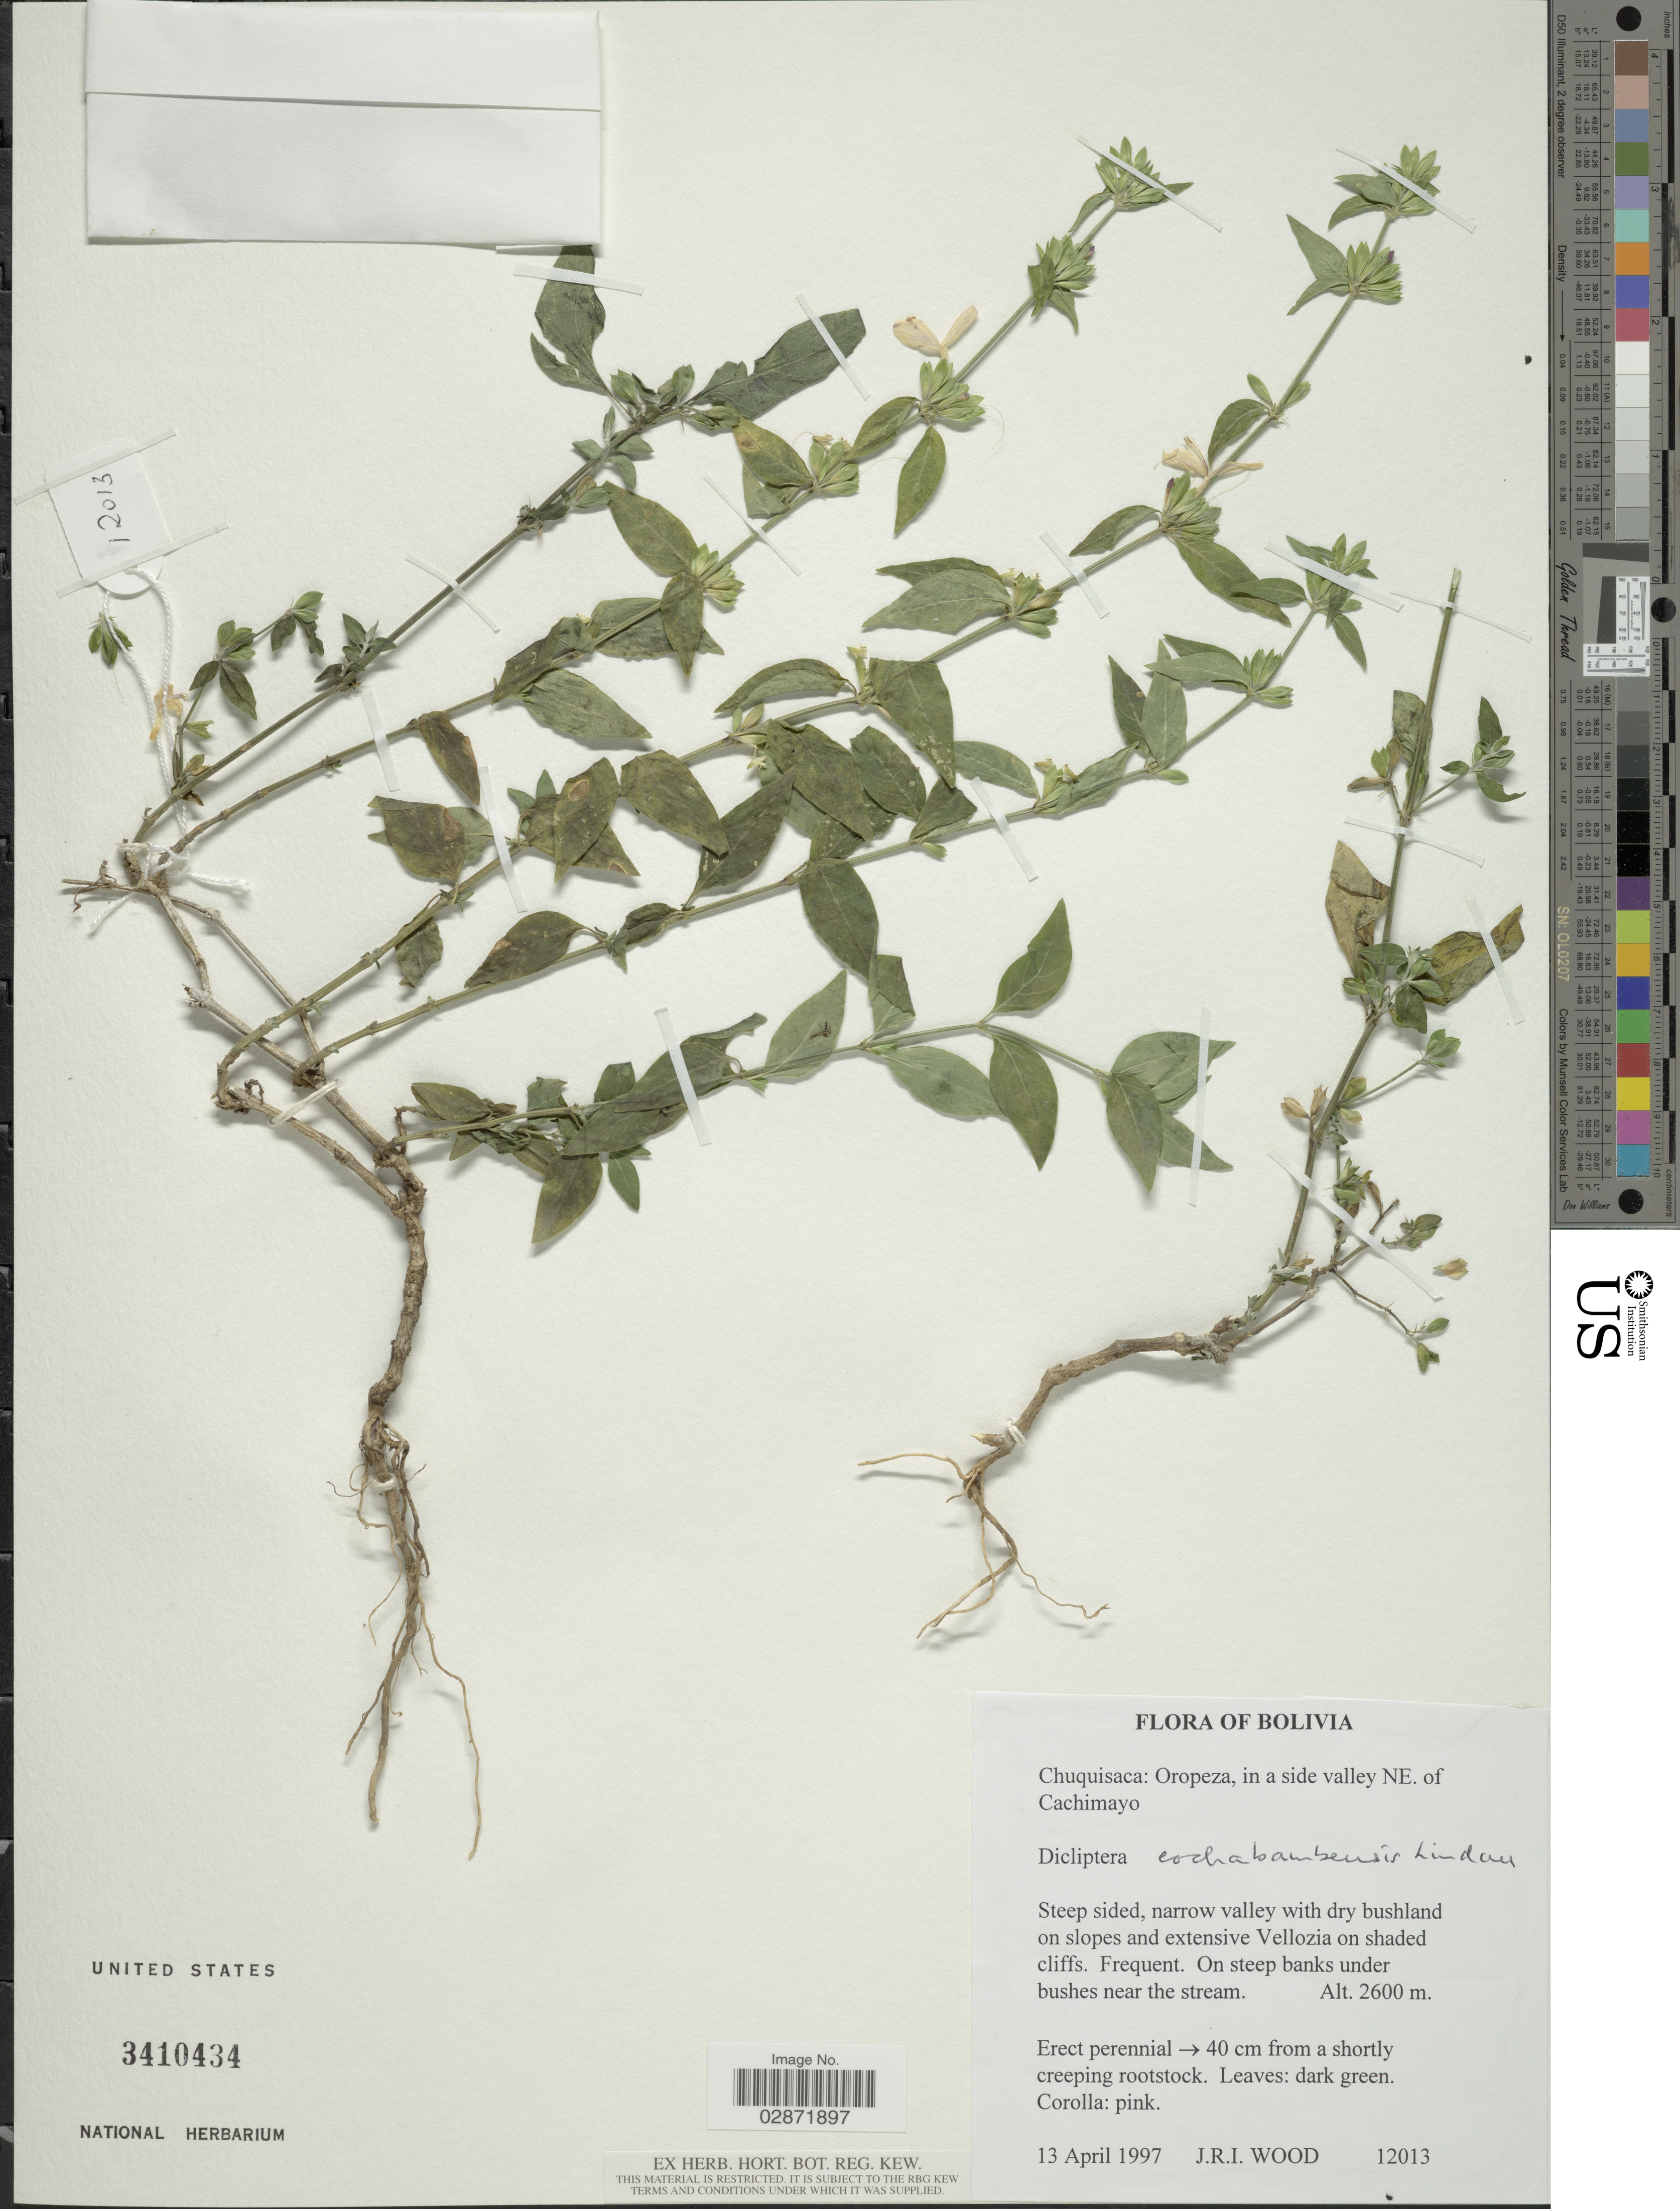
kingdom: Plantae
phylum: Tracheophyta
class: Magnoliopsida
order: Lamiales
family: Acanthaceae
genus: Dicliptera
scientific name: Dicliptera cochabambensis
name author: Lindau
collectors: J. R. I. Wood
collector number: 12013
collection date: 1997-04-13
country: Bolivia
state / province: Chuquisaca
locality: Oropeza, in a side valley NE. of Cachimayo.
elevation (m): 2600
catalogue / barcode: US 3410434